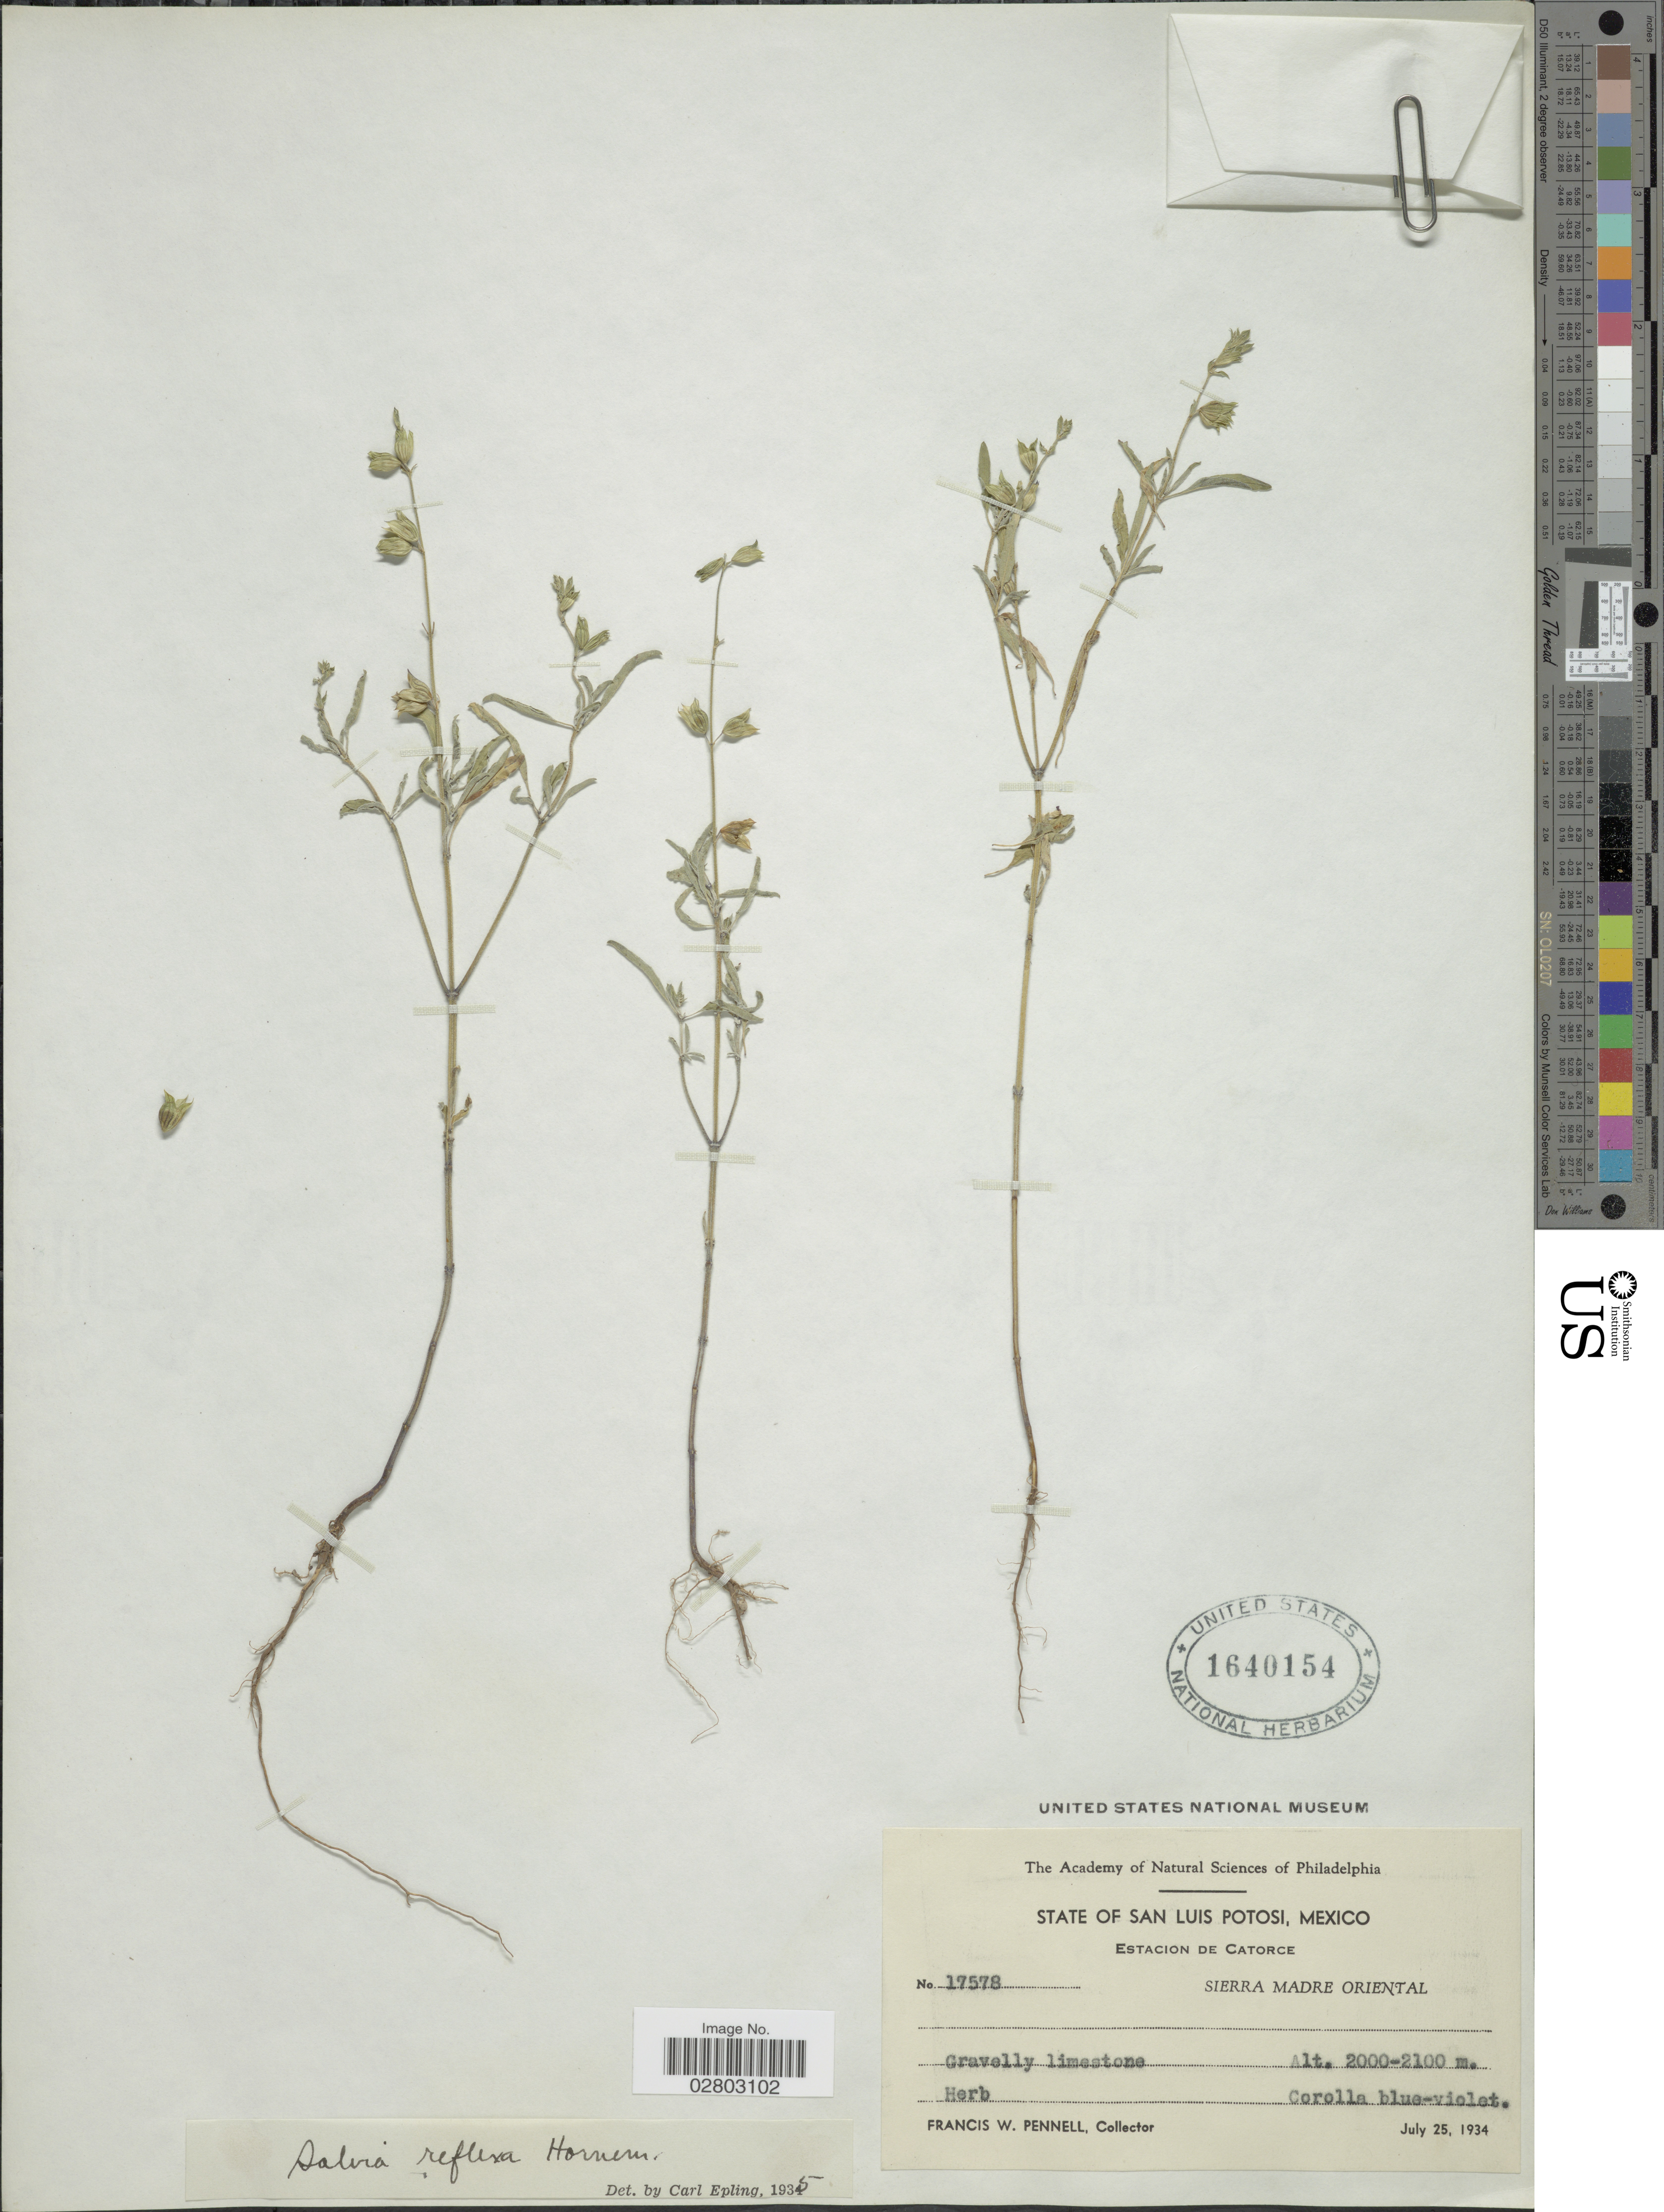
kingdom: Plantae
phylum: Tracheophyta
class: Magnoliopsida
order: Lamiales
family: Lamiaceae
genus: Salvia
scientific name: Salvia reflexa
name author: Hornem.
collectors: F. W. Pennell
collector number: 17578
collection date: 1934-07-25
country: Mexico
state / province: San Luis Potosí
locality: State of San Luis Potosi, Mexico, Estacion de Catorce, Sierra Madre Oriental.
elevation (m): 2000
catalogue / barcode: US 1640154